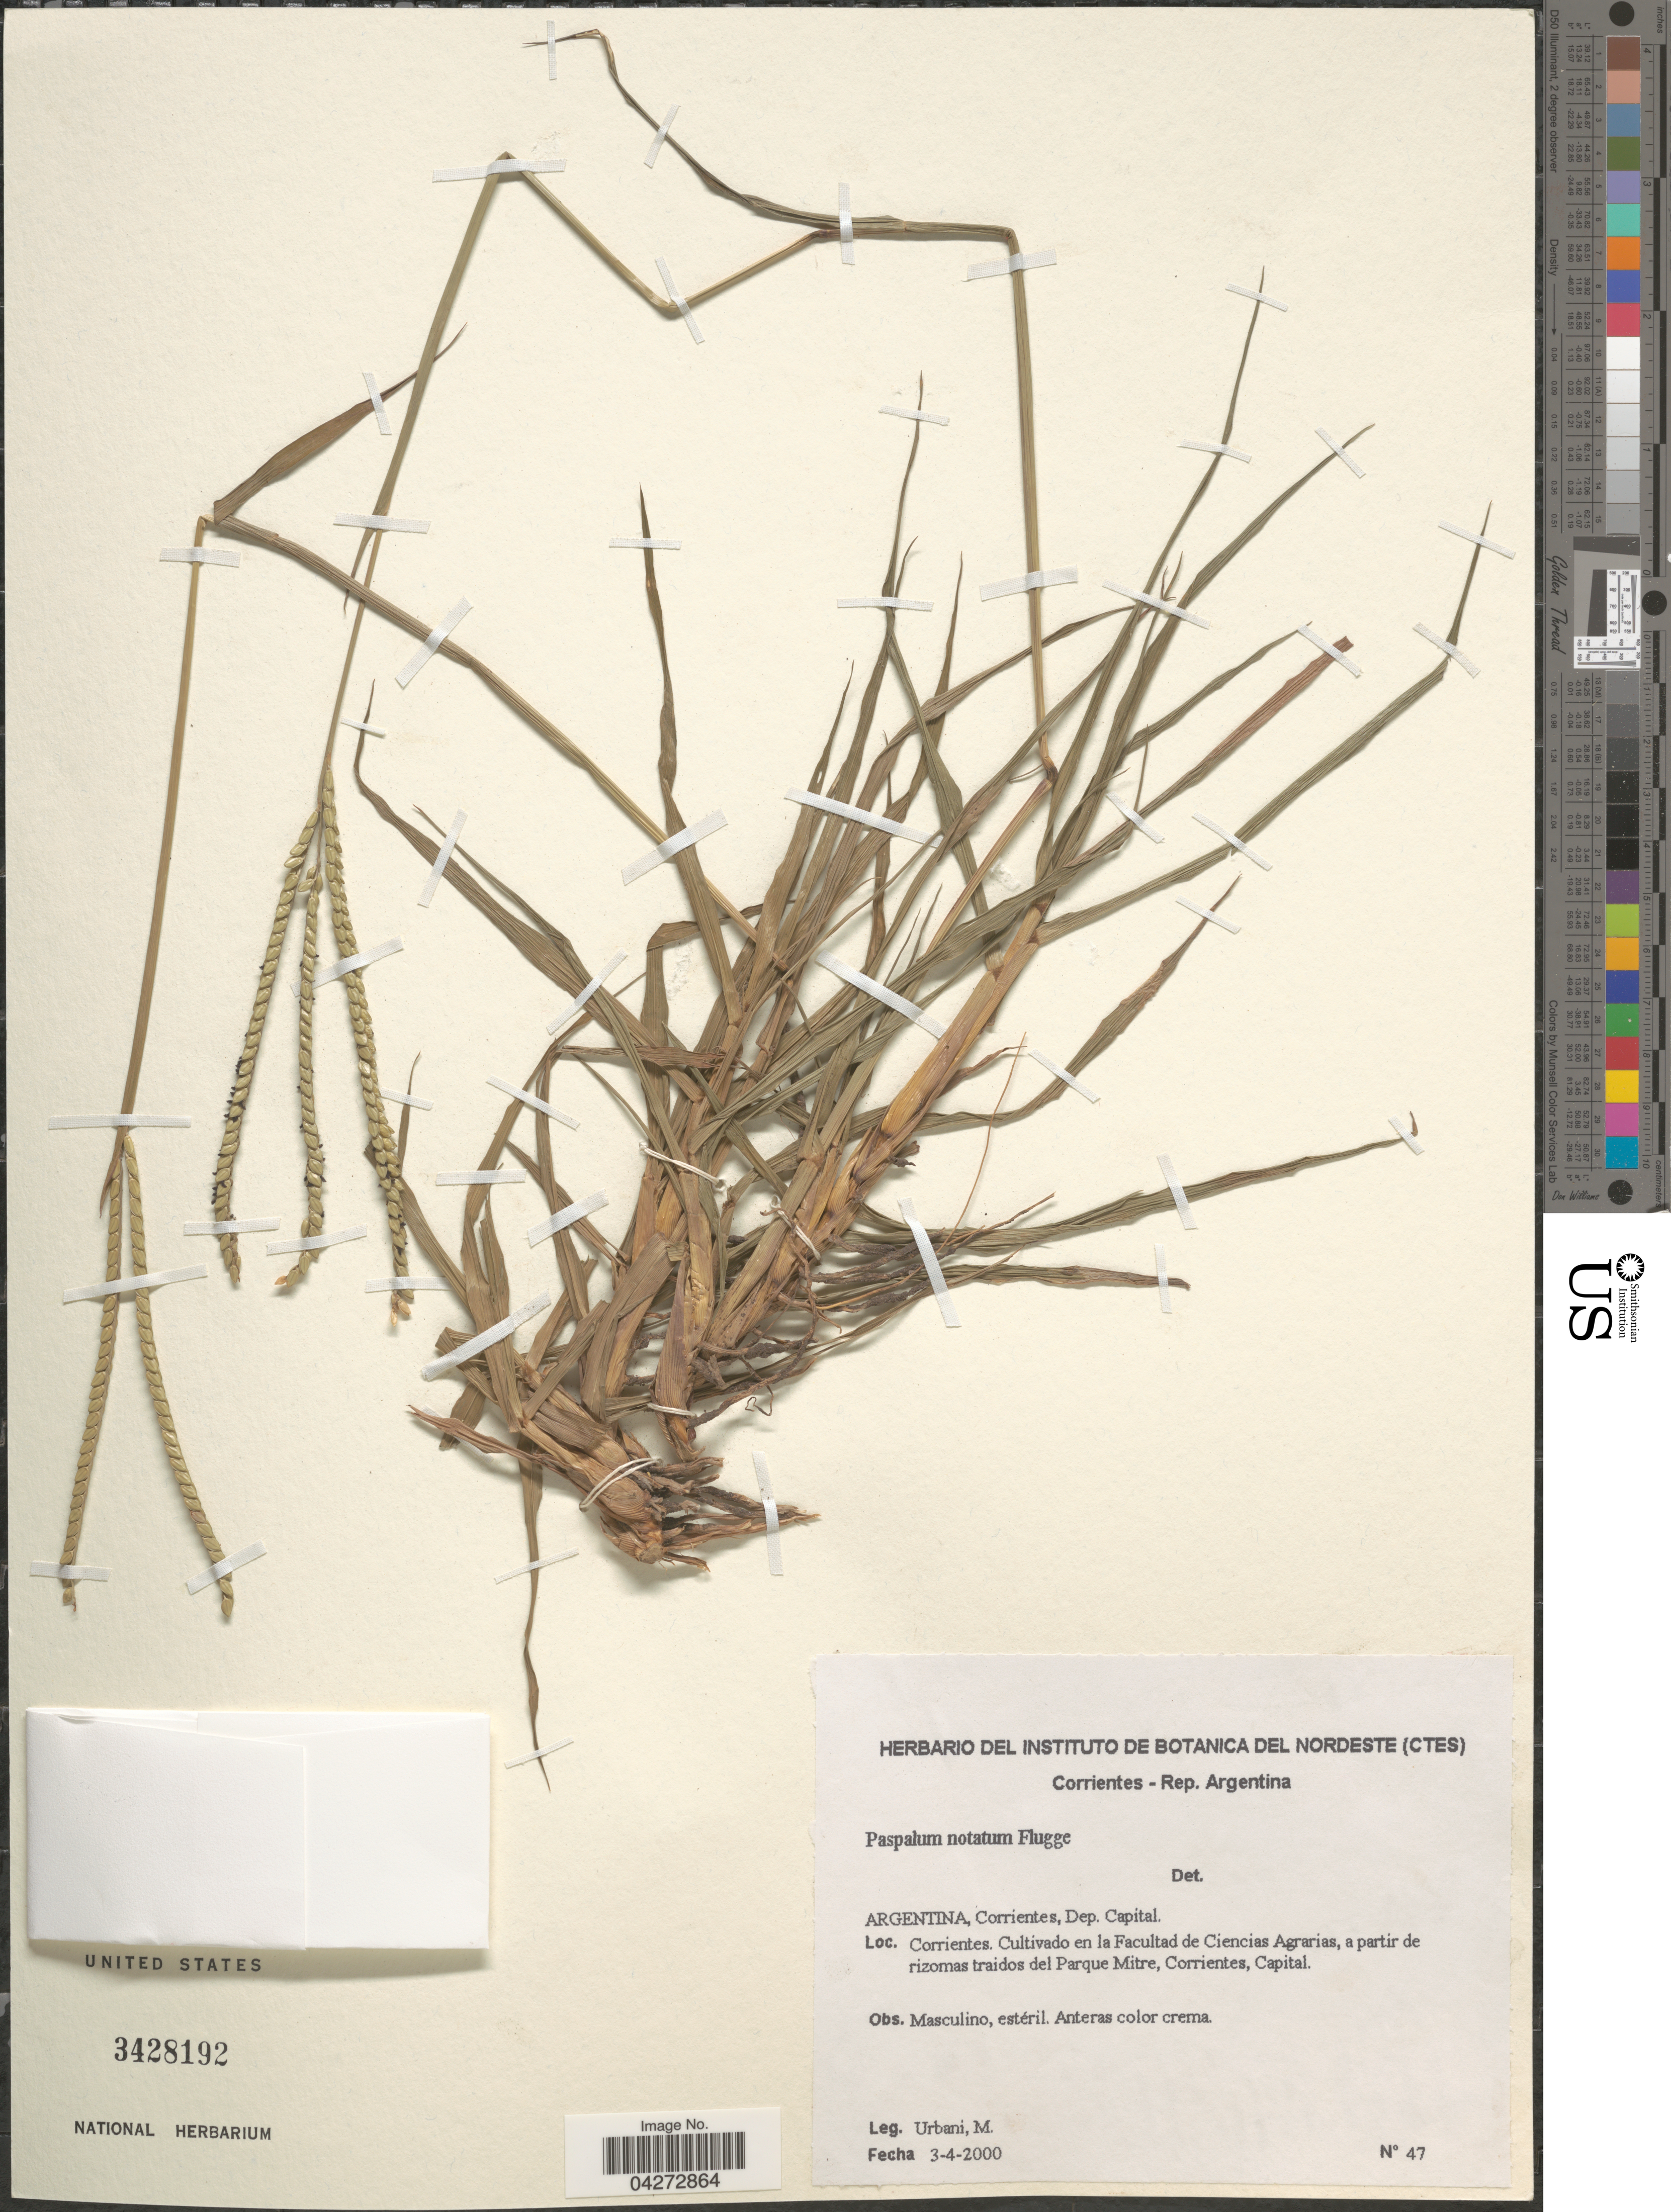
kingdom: Plantae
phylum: Tracheophyta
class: Liliopsida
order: Poales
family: Poaceae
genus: Paspalum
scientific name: Paspalum notatum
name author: Flüggé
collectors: M. Urbani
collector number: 47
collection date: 2000-04-03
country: Argentina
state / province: Corrientes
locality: En la Facultad de Ciencias Agrarias, a partir de rizomas traidos del Parque Mitre, Corrientes, Capital.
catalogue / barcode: US 3428192